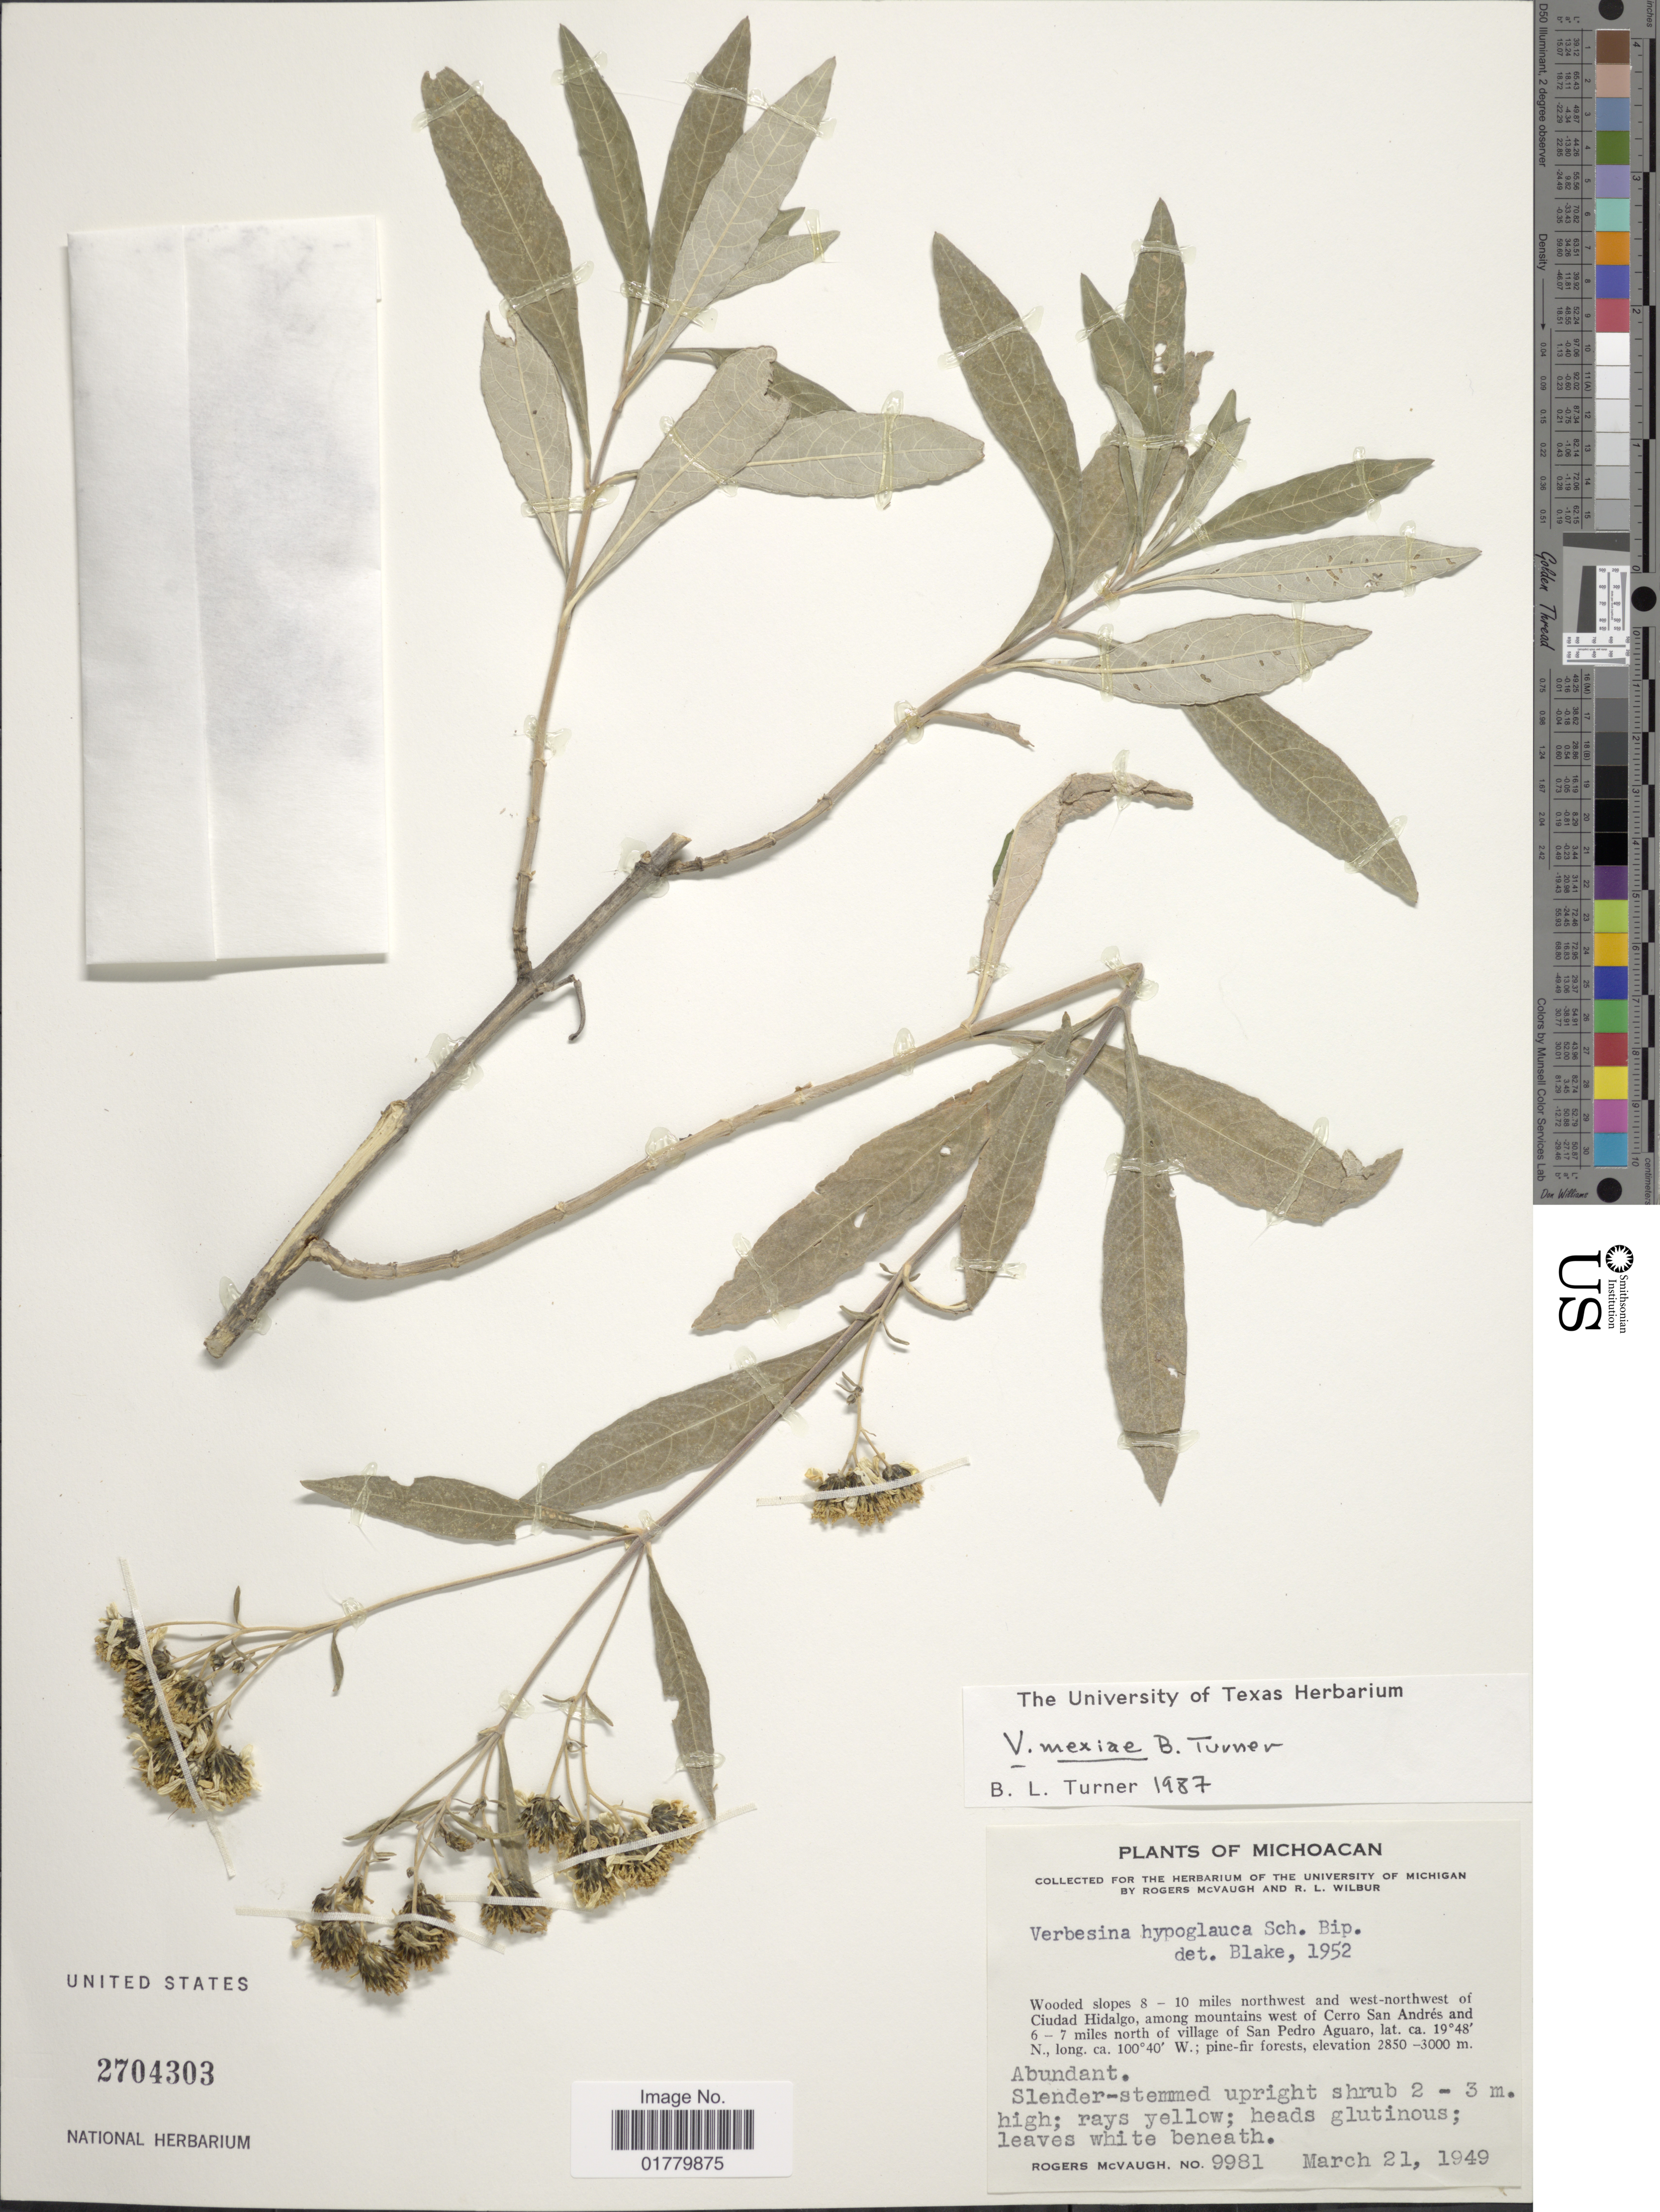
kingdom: Plantae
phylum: Tracheophyta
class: Magnoliopsida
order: Asterales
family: Asteraceae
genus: Verbesina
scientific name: Verbesina mexiae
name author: B.L. Turner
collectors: R. McVaugh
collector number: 9981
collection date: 1949-03-21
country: Mexico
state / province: Michoacán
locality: Wooded slopes 8 - 10 miles northwest and west-northwest of Ciudad Hidalgo, among mountains west of Cerro San Andrés and 6-7 miles north of village of San Pedro Aguaro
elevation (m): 2850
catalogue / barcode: US 2704303